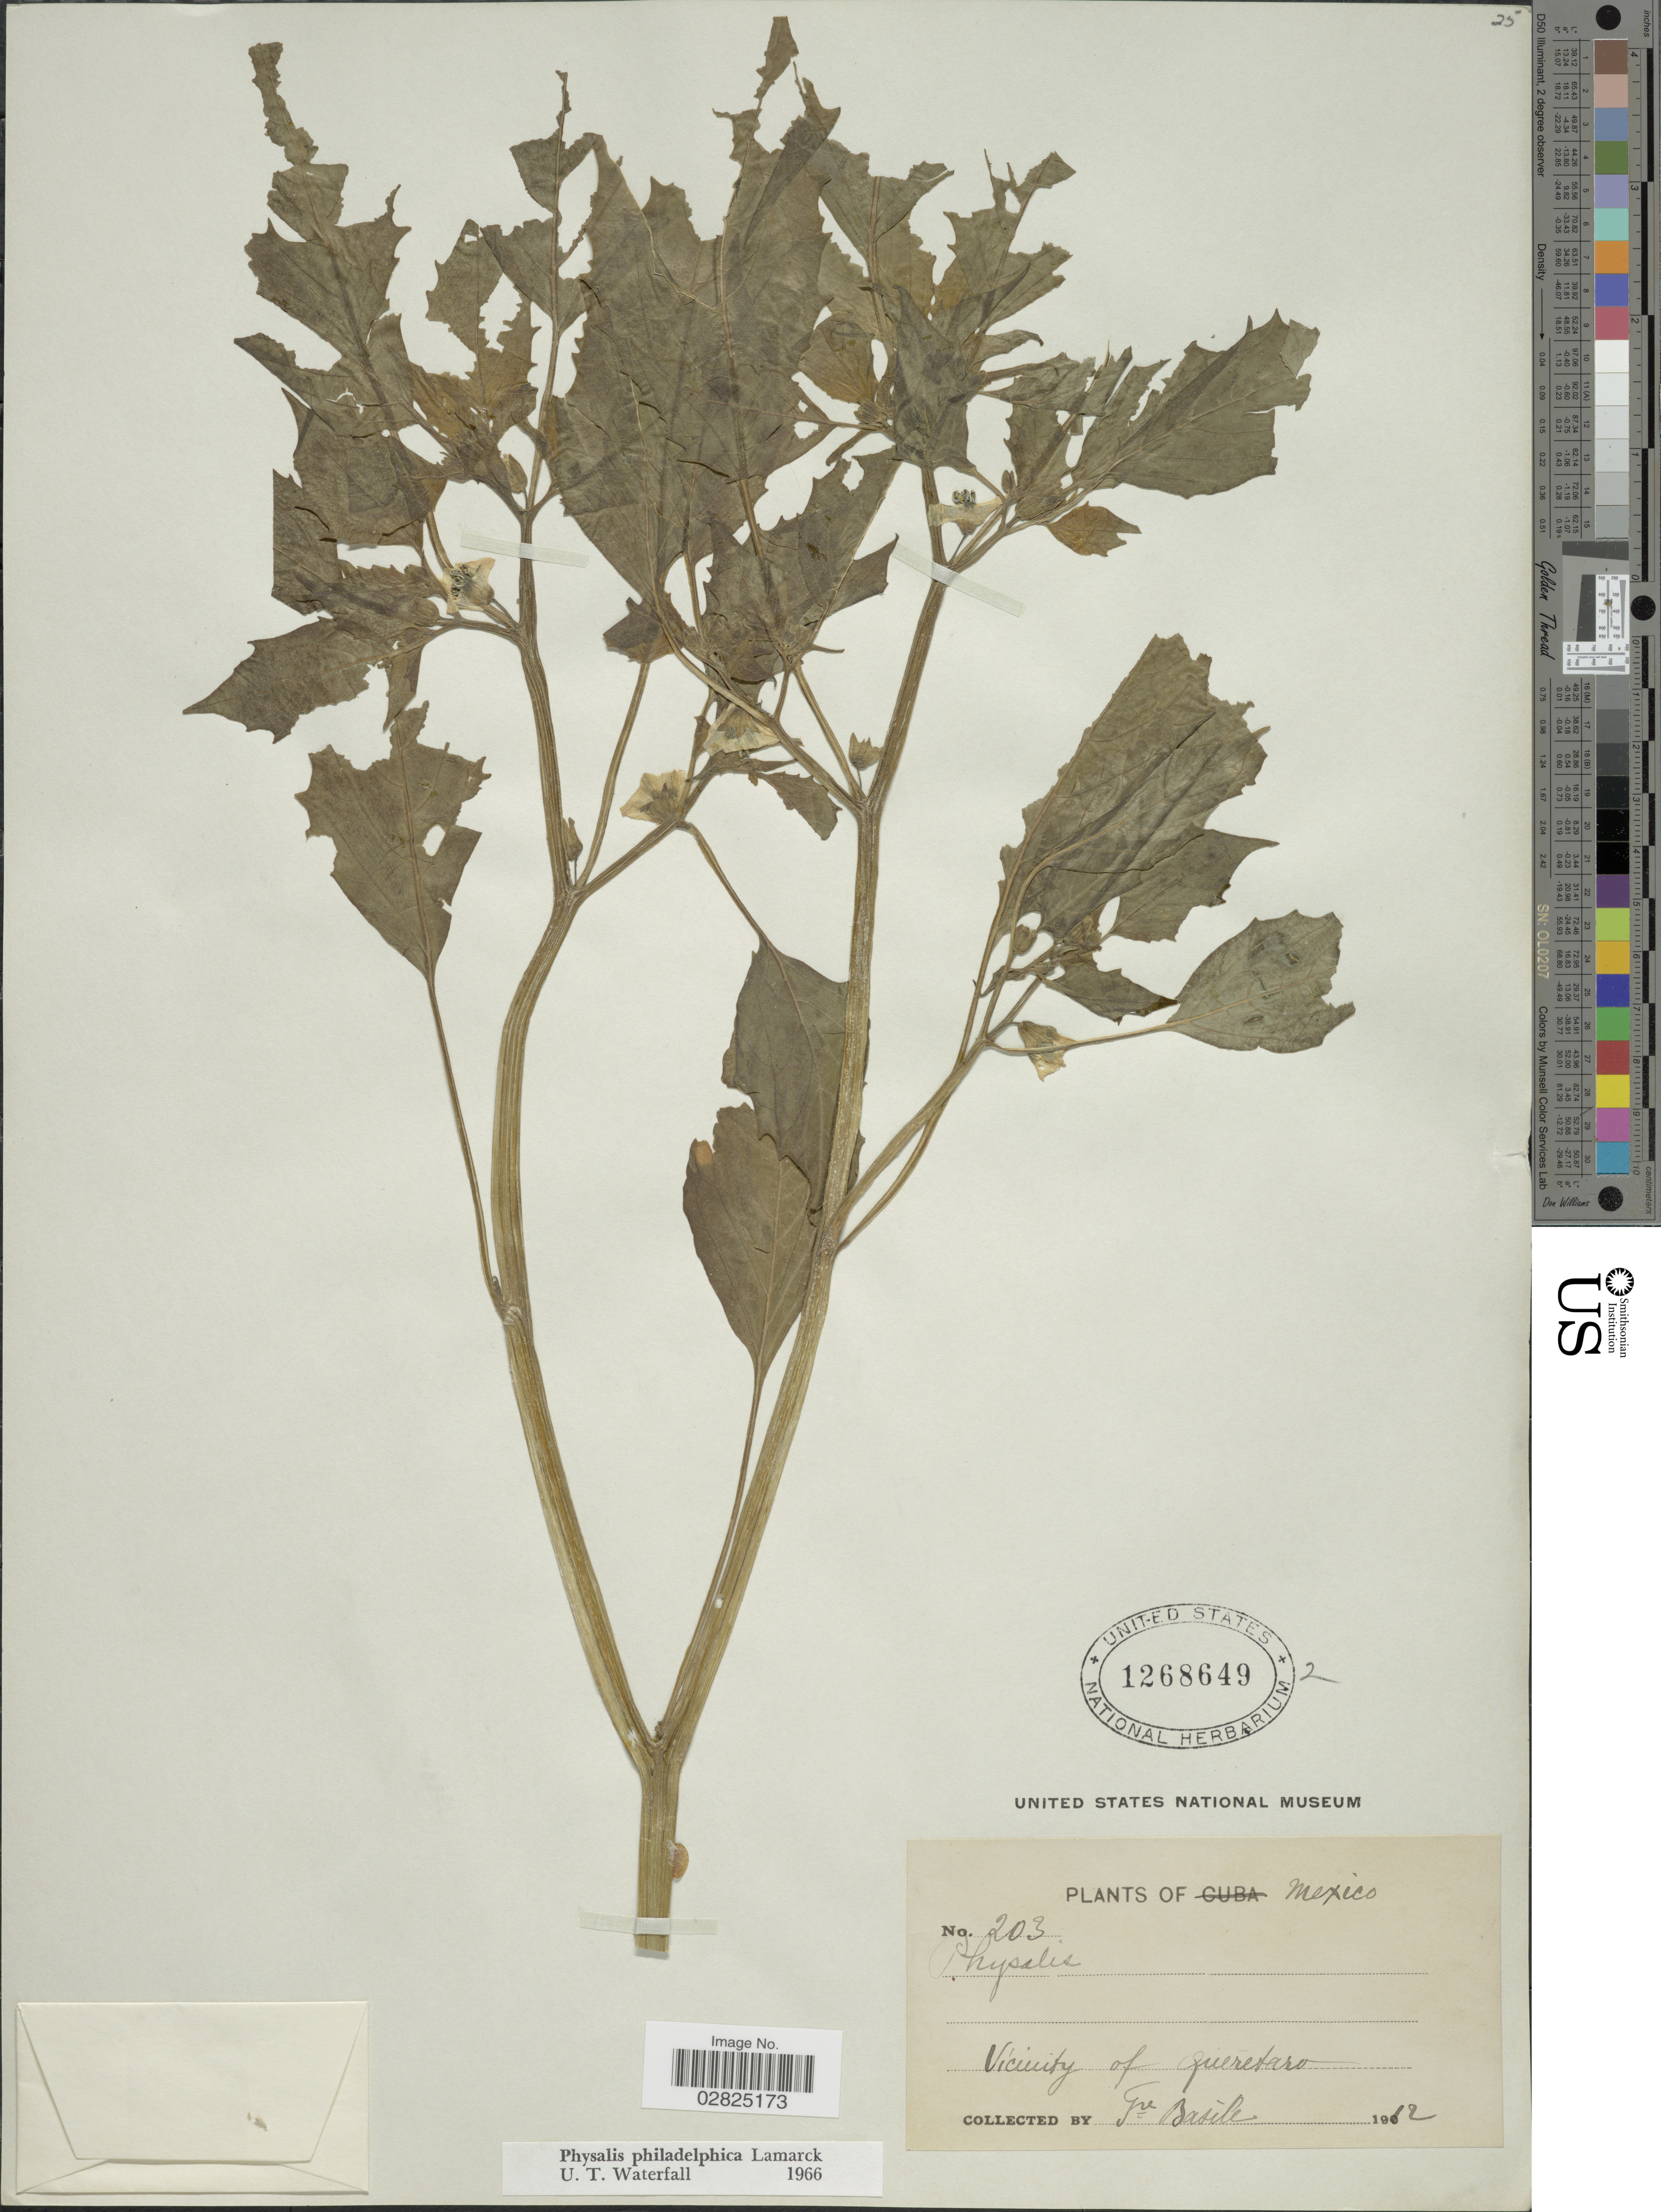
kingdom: Plantae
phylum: Tracheophyta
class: Magnoliopsida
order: Solanales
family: Solanaceae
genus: Physalis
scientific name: Physalis philadelphica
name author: Lam.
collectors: Bro. Basile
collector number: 203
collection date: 1912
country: Mexico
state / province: Querétaro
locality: Vicinity of Queretaro.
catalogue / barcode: US 1268649